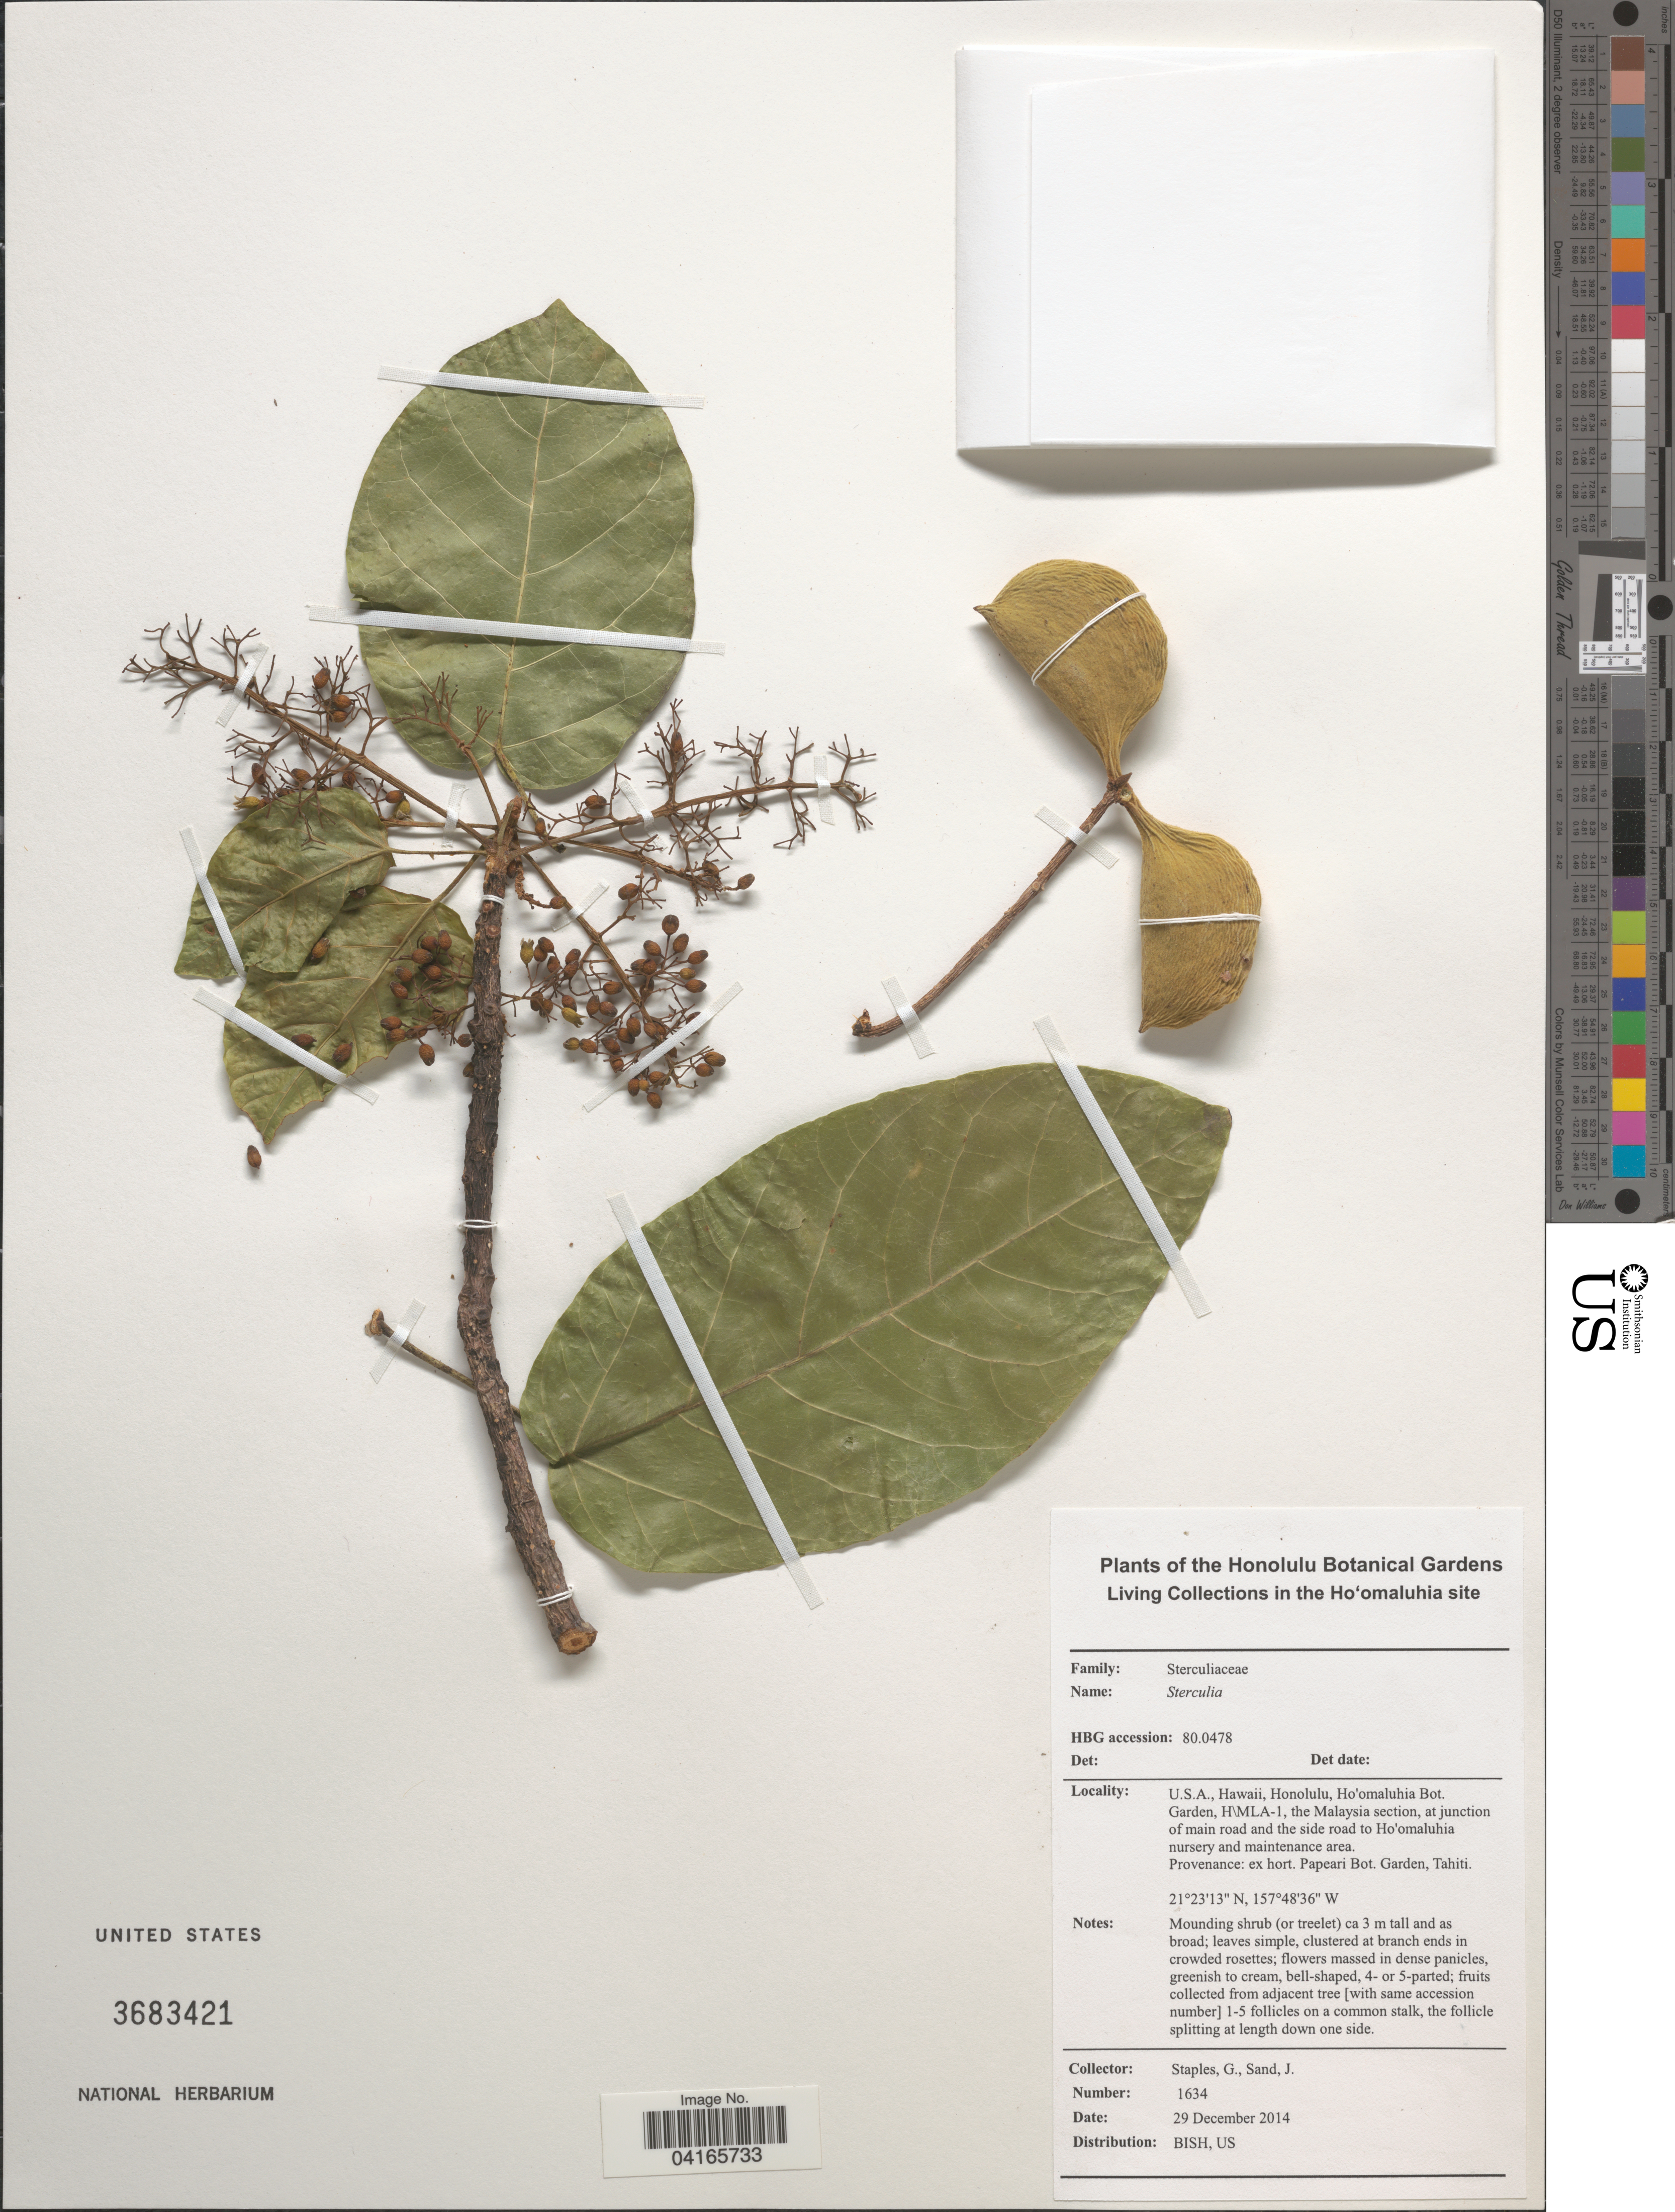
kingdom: Plantae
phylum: Tracheophyta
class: Magnoliopsida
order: Malvales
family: Malvaceae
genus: Sterculia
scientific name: Sterculia sp.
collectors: G. Staples & J. Sand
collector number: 1634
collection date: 2014-12-29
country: United States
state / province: Hawaii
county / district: Honolulu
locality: Honolulu, Ho'omaluhia Bot. Garden, H\MLA-1, the Malaysia section, at junction of main road and the side road to Ho'omaluhia nursery and maintenance area. Provenance: ex hort. Papeari Bot. Garden, Tahiti.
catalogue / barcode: US 3683421